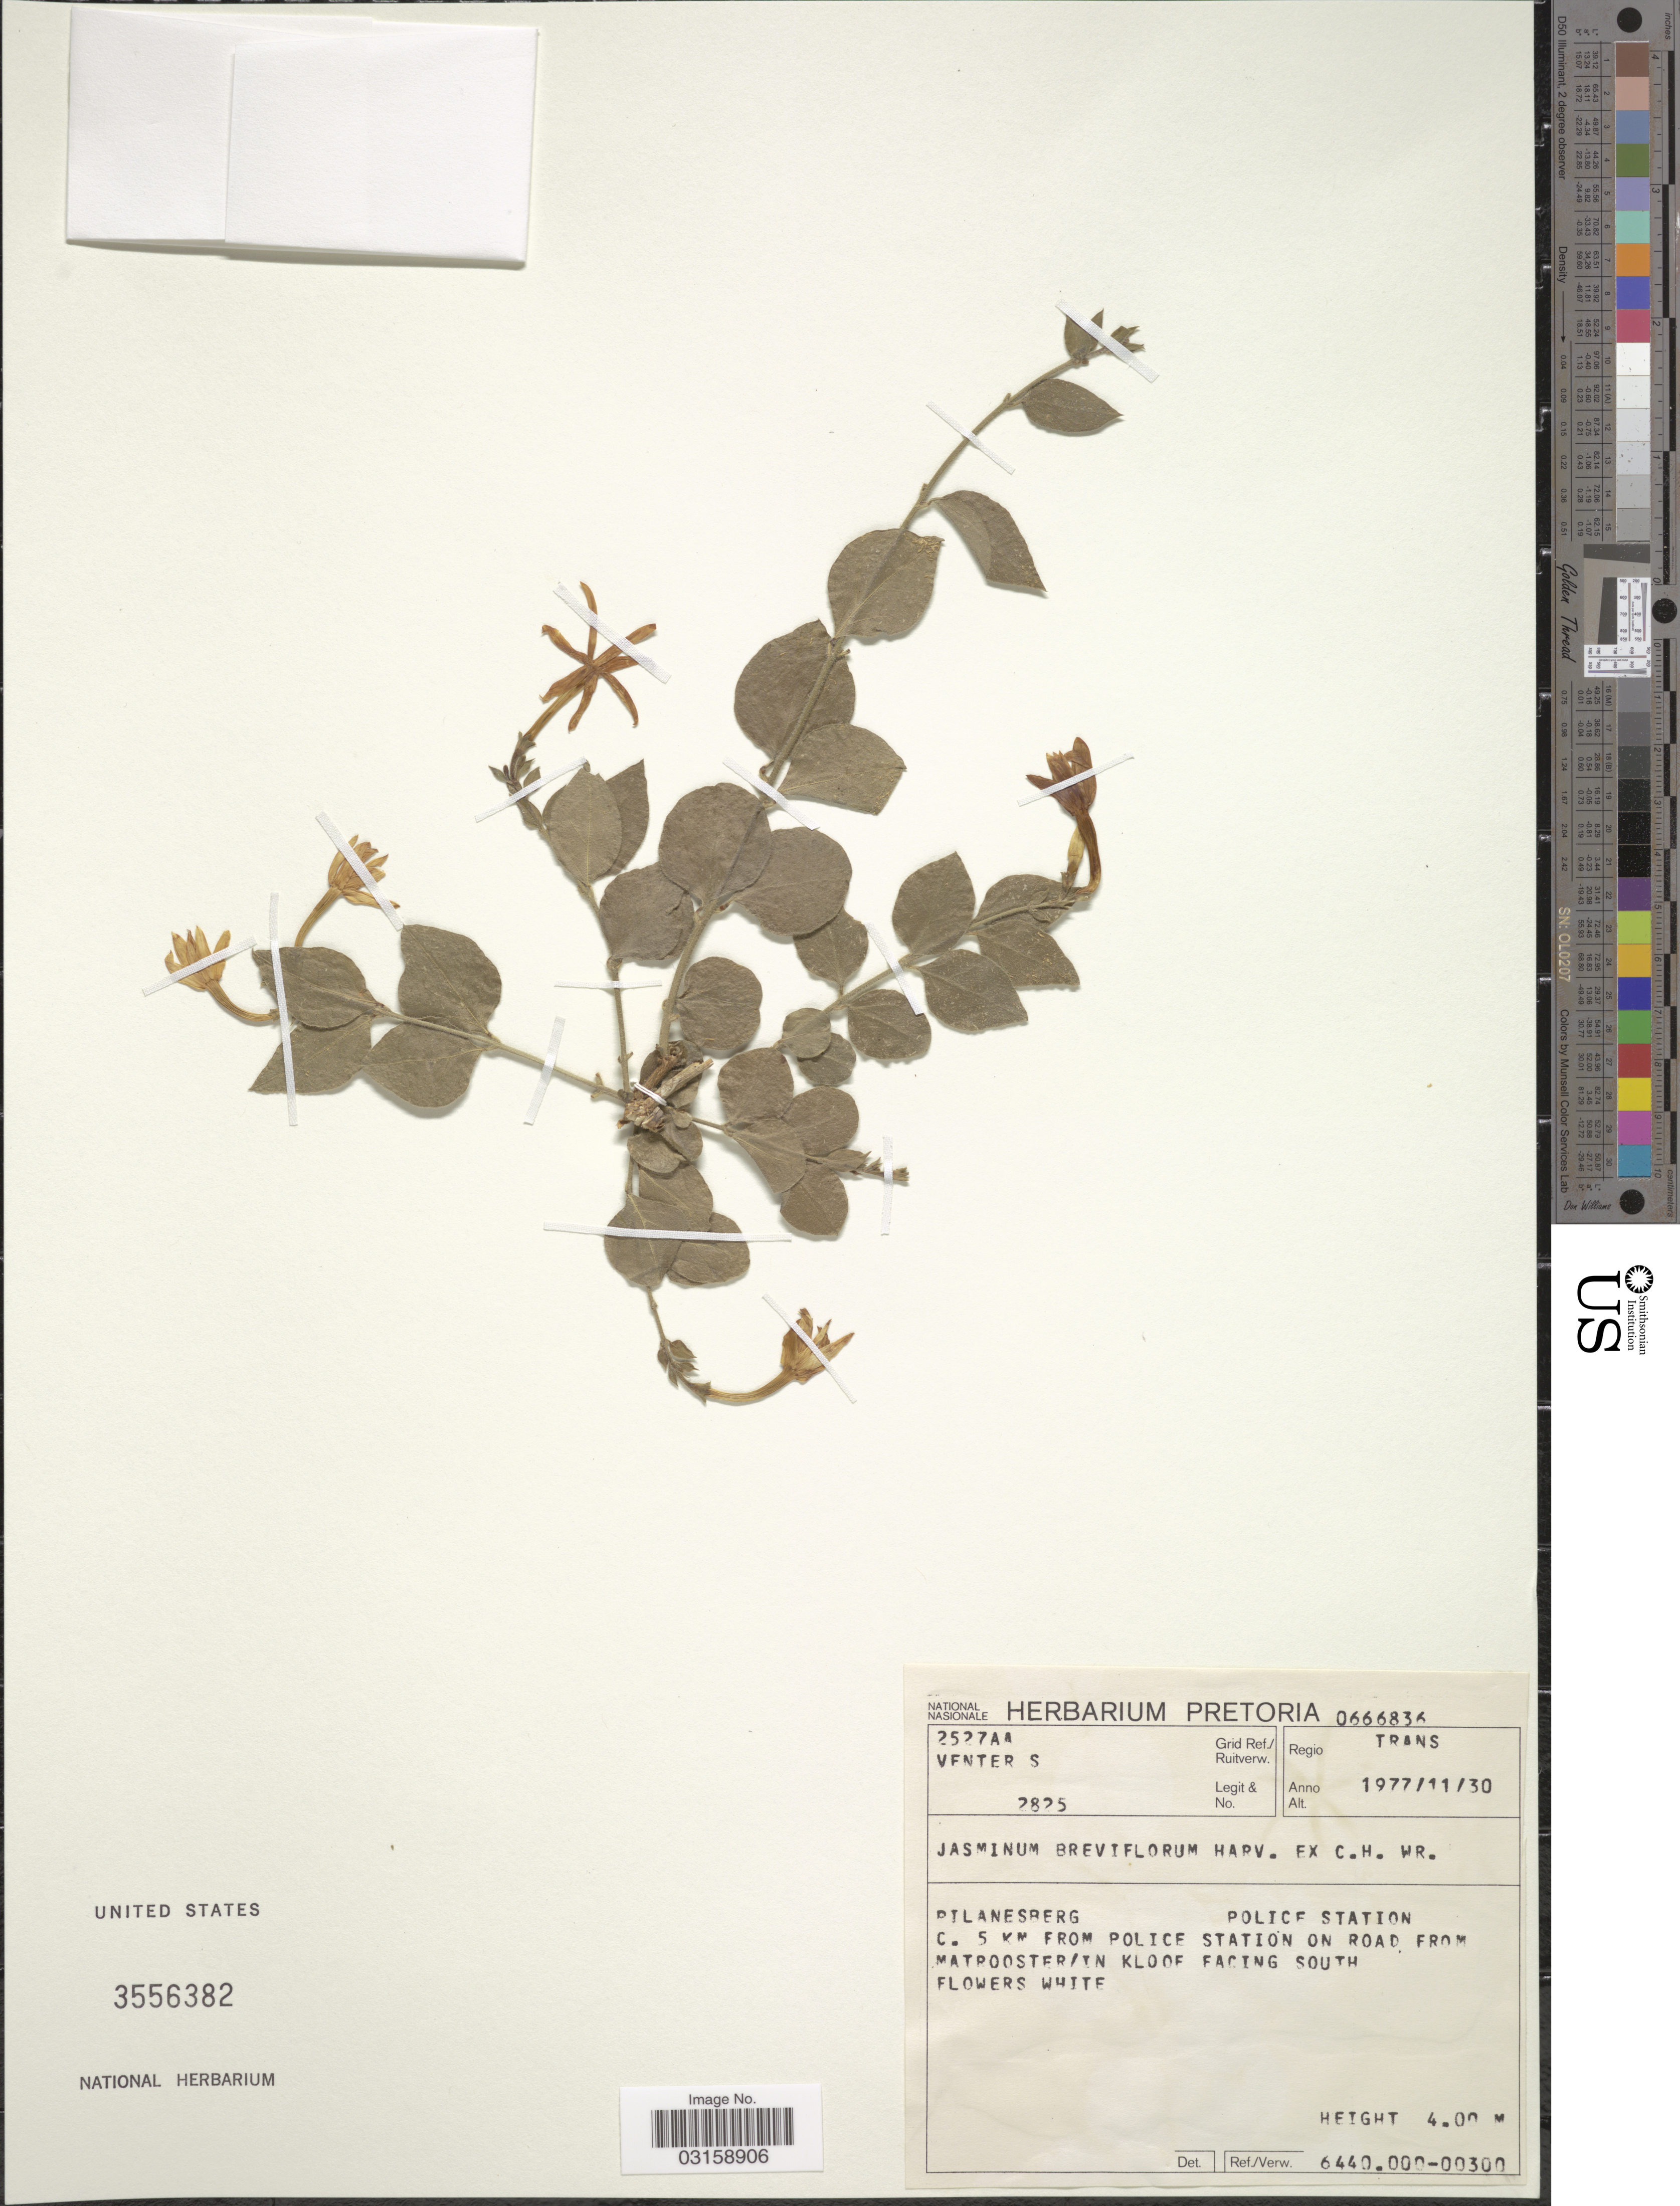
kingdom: Plantae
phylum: Tracheophyta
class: Magnoliopsida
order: Lamiales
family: Oleaceae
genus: Jasminum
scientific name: Jasminum breviflorum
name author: Harv.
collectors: S. Venter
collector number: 2825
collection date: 1977-11-30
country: South Africa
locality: Regio Trans. Grid Ref. 2527AA. Pilanesberg. Police Station. C. 5 km from police station on road from Matrooster/In Kloof facing south.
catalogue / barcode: US 3556382